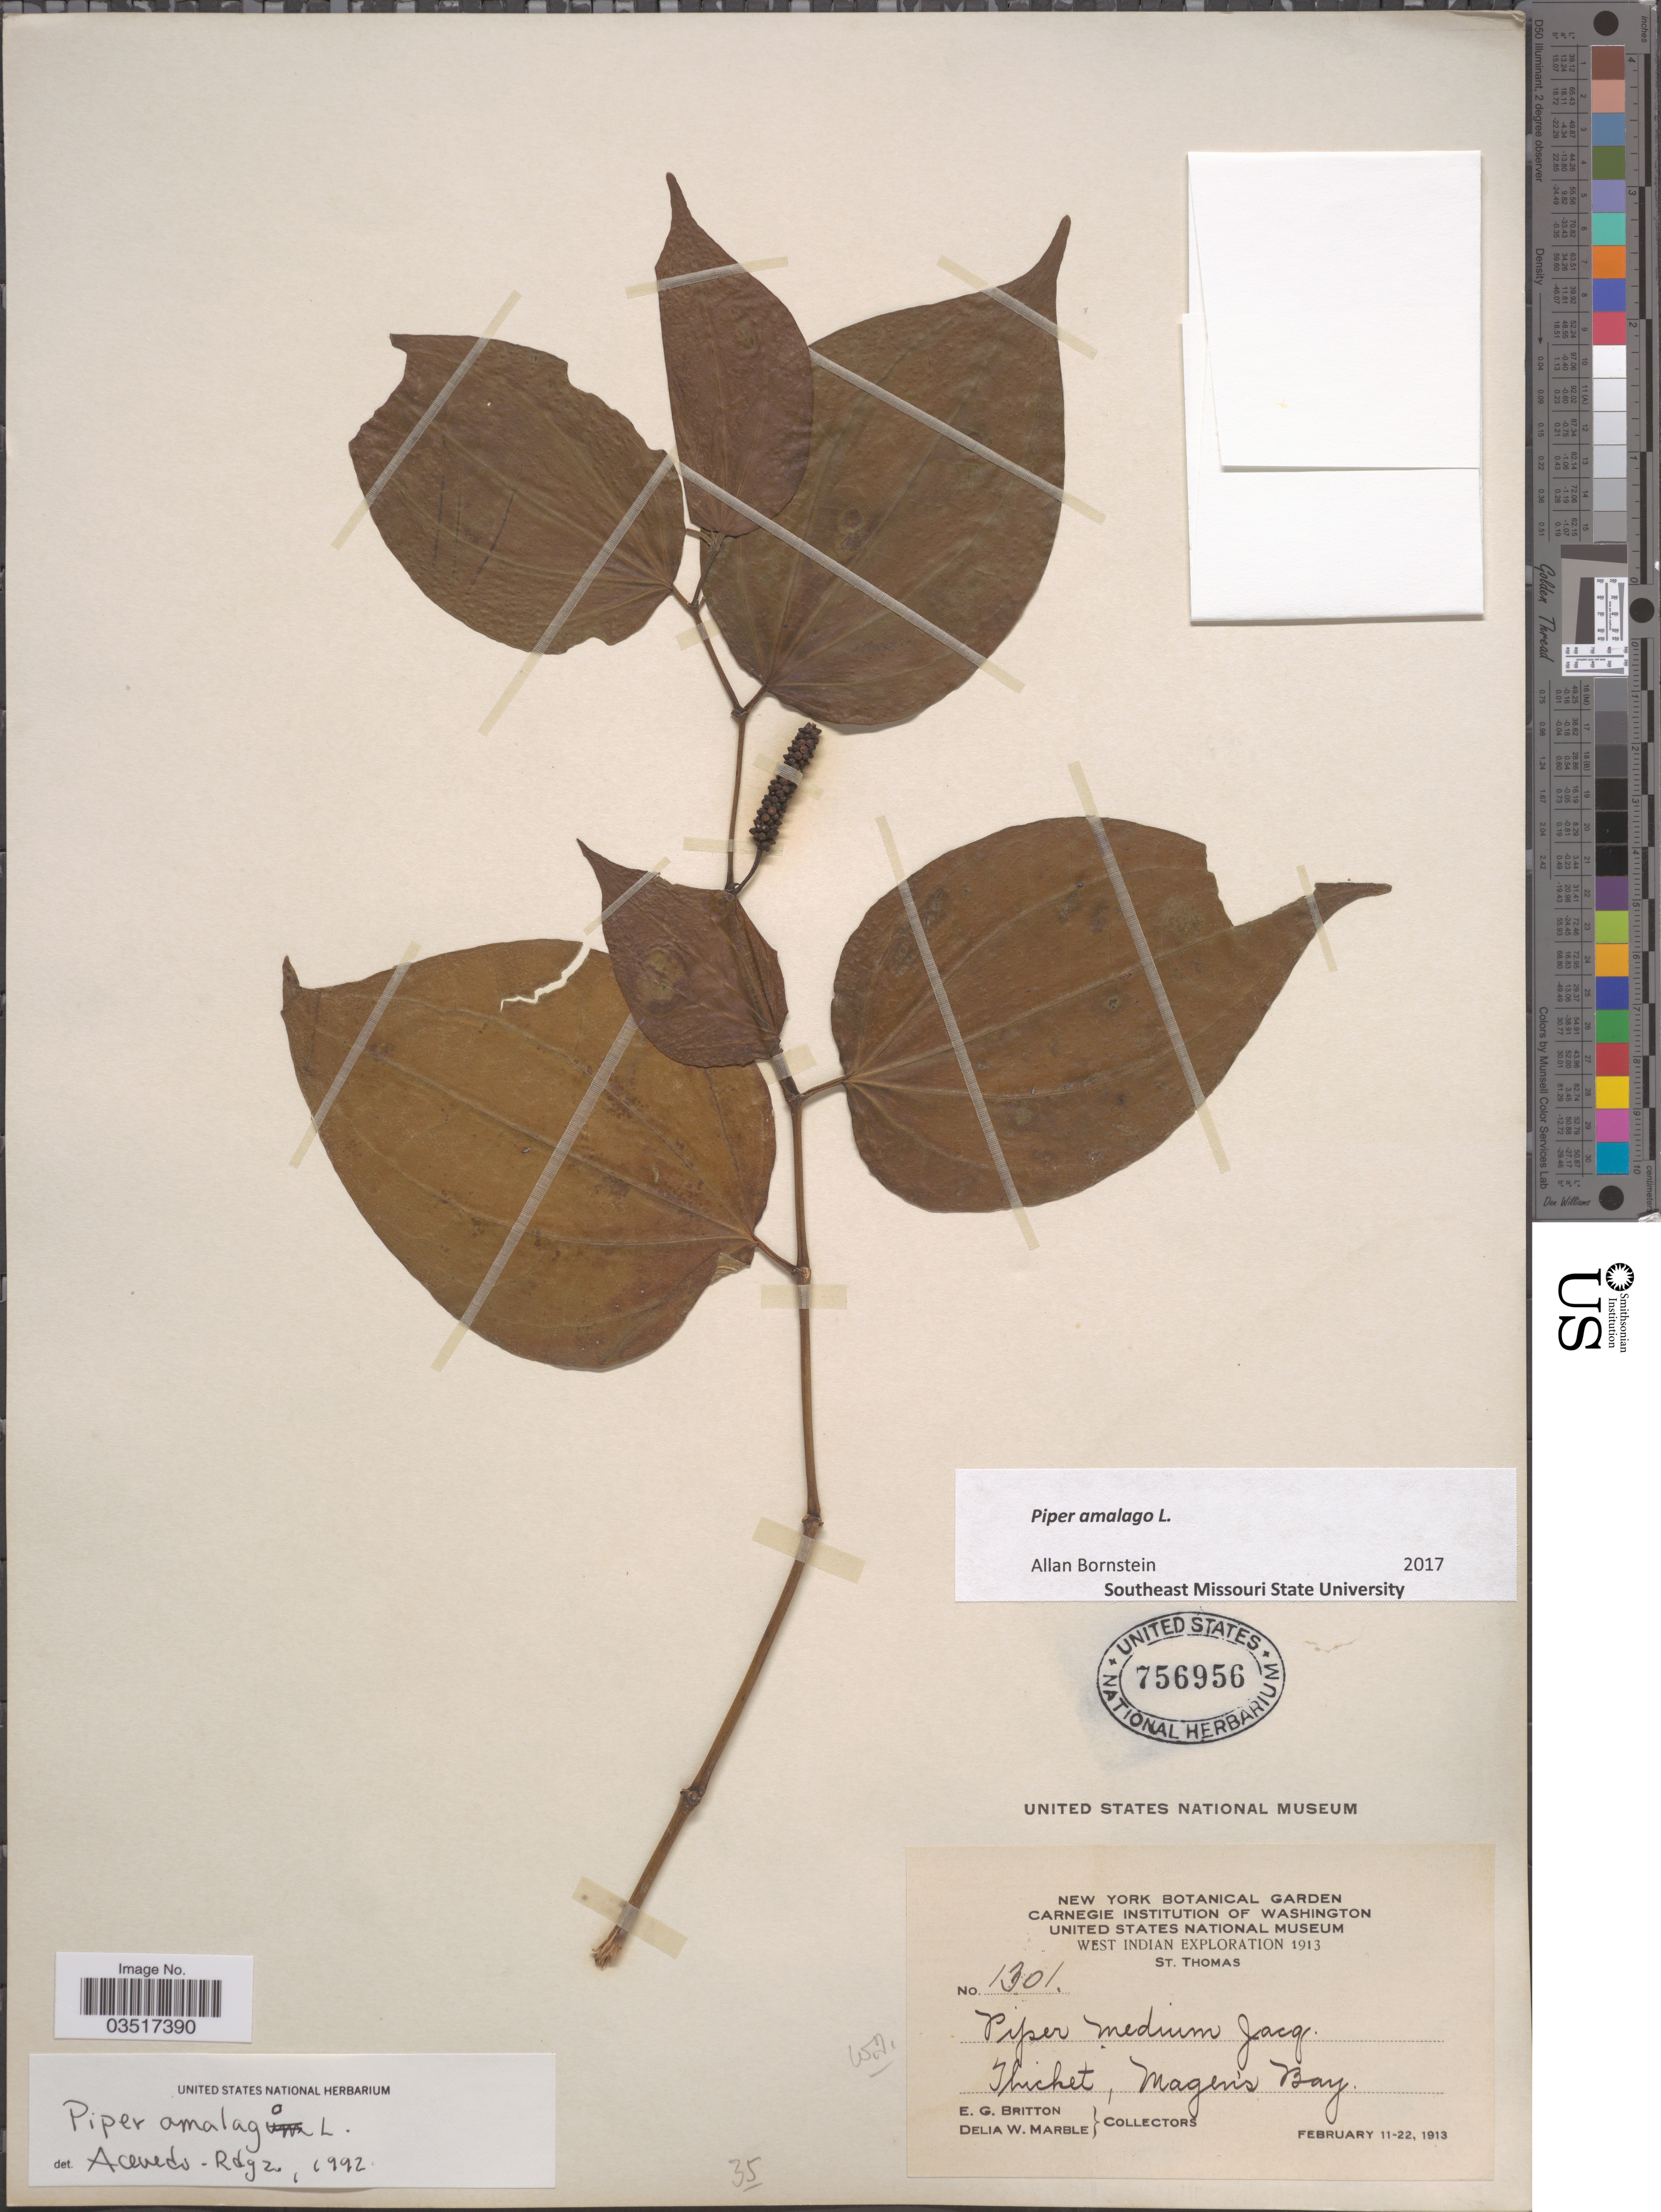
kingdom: Plantae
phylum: Tracheophyta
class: Magnoliopsida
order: Piperales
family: Piperaceae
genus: Piper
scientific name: Piper amalago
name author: L.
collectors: E. G. Britton & D. W. Marble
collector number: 1301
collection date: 1913-02-11/1913-02-22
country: U.S. Virgin Islands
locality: West Indian. St. Thomas. Thicket, Magen's Bay.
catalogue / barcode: US 756956